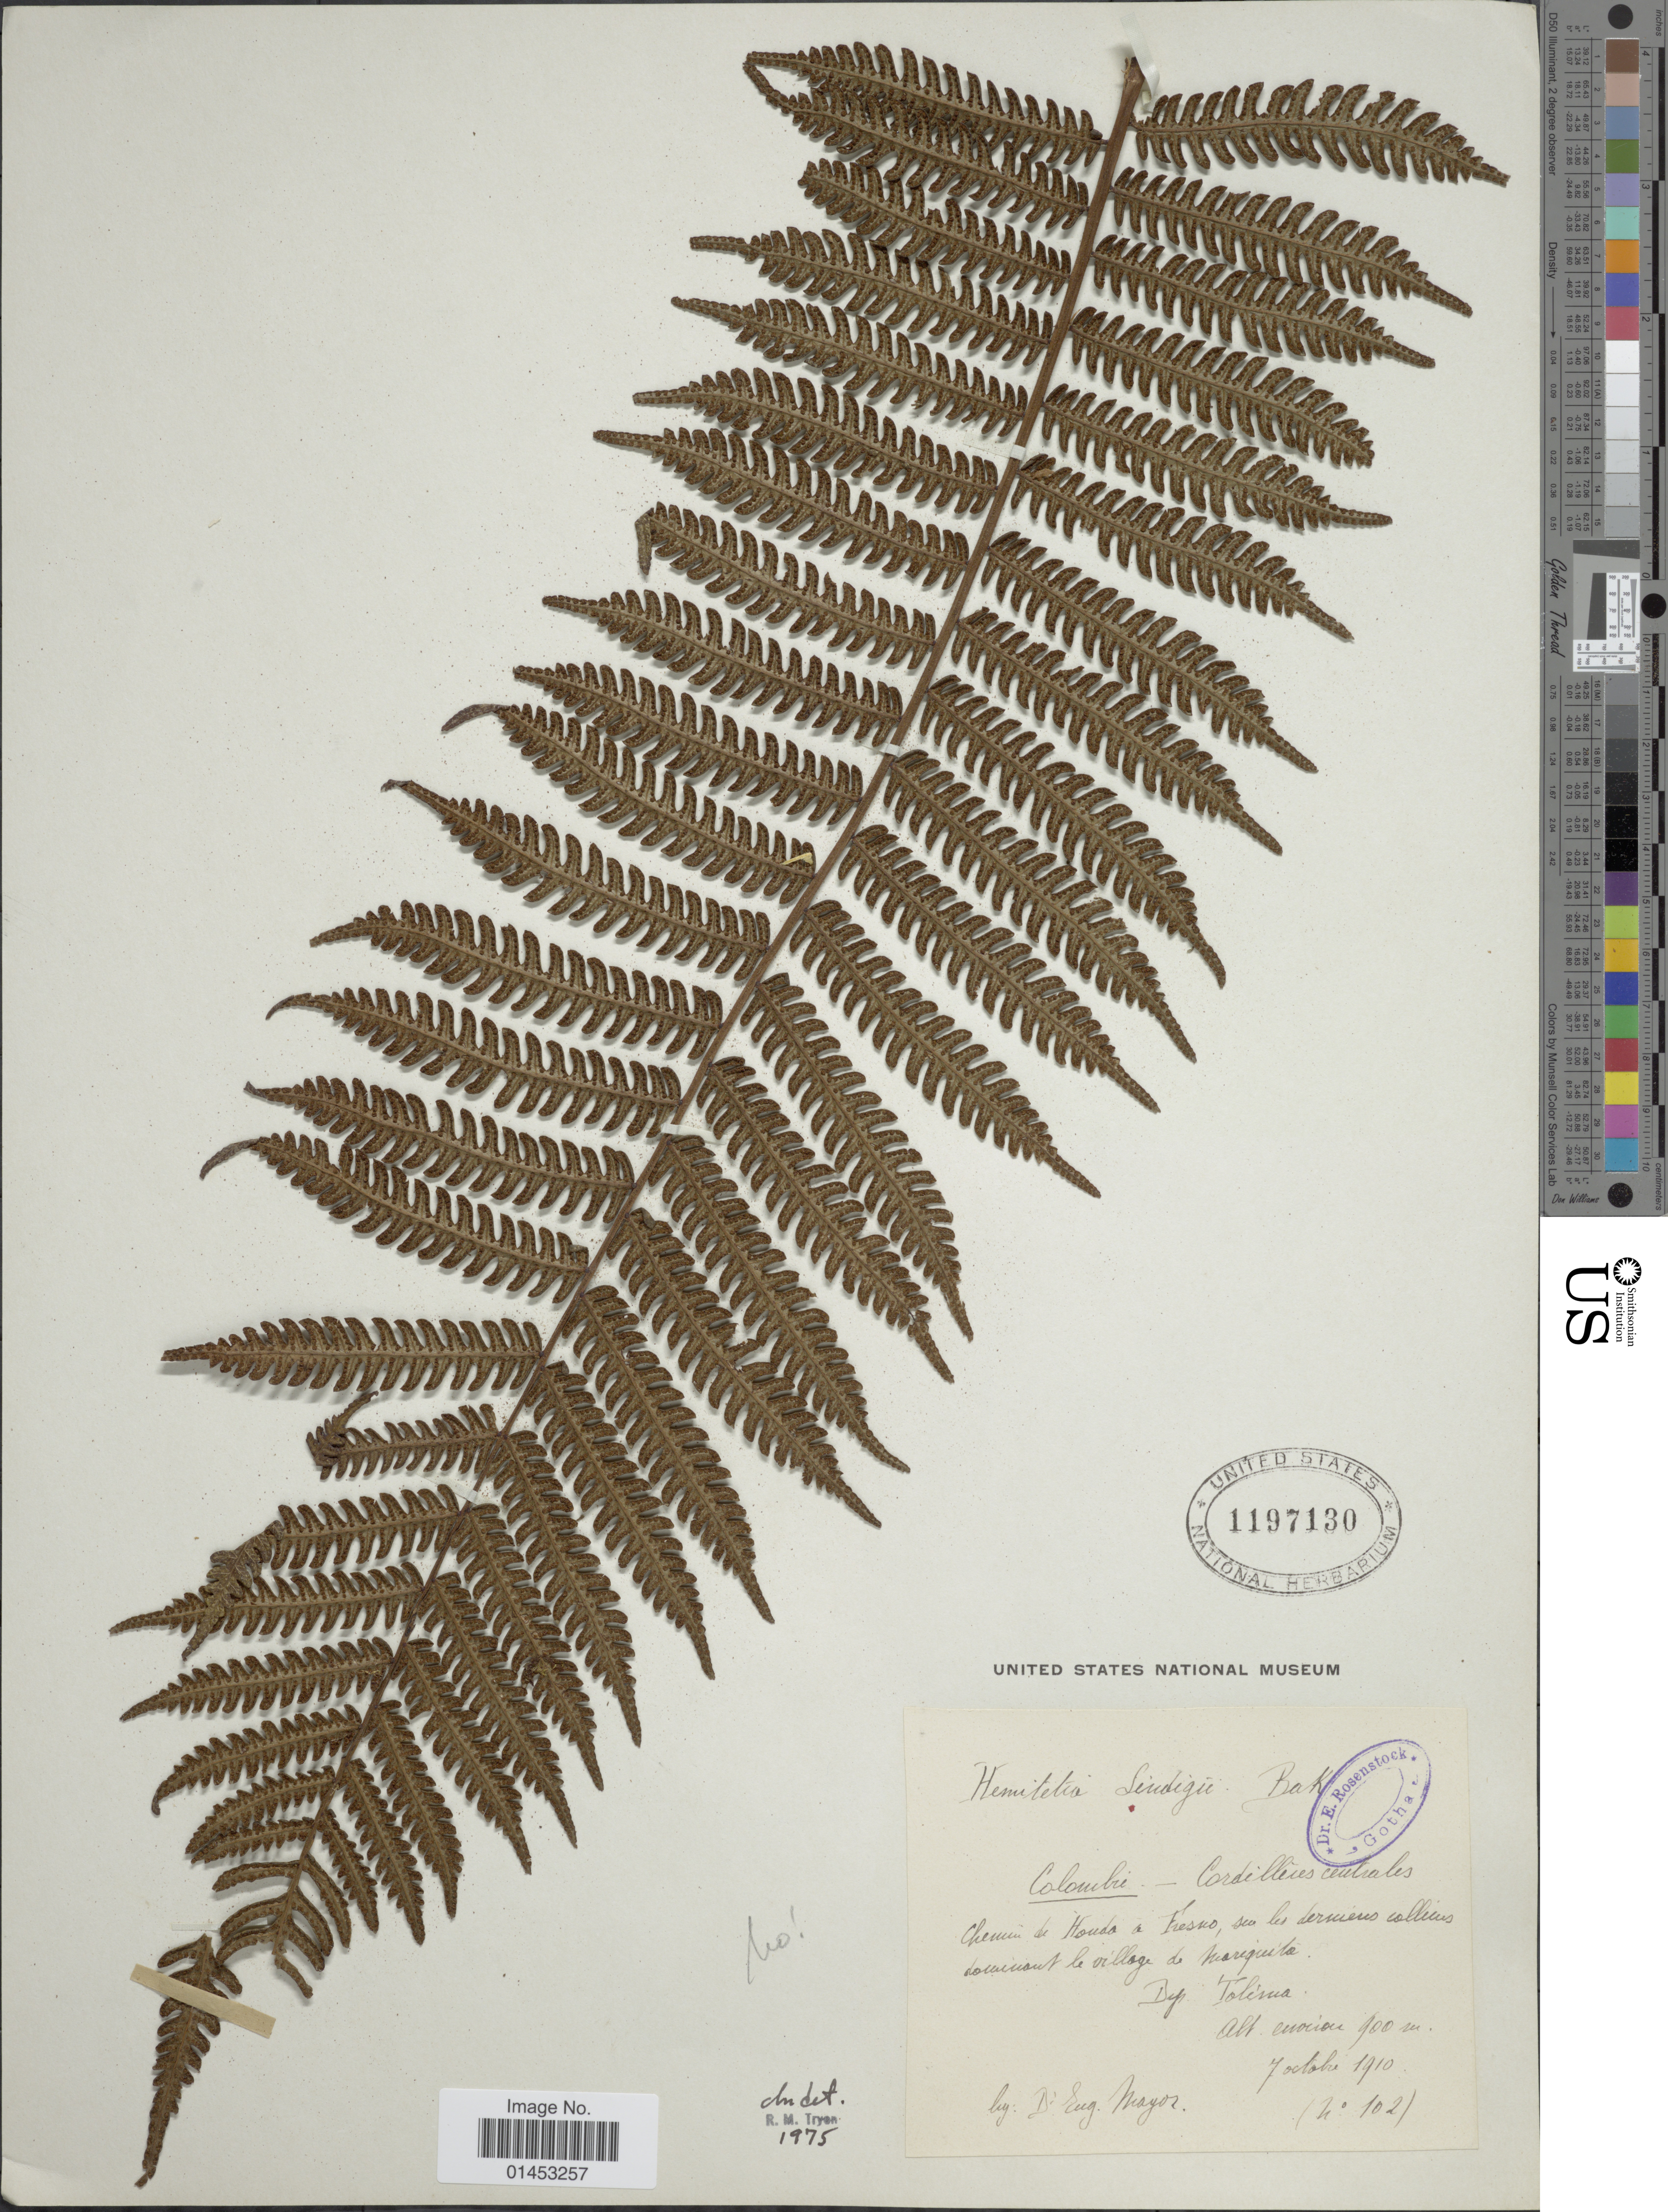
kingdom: Plantae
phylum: Tracheophyta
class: Polypodiopsida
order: Cyatheales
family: Cyatheaceae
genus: Cyathea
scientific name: Cyathea sp.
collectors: E. Mayor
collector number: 102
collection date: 1910-10-07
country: Colombia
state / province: Tolima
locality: Cordilleras centrales, Chemin de Honda a Fresno, village de Mariquita, Dep. Tolima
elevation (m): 900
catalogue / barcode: US 1197130